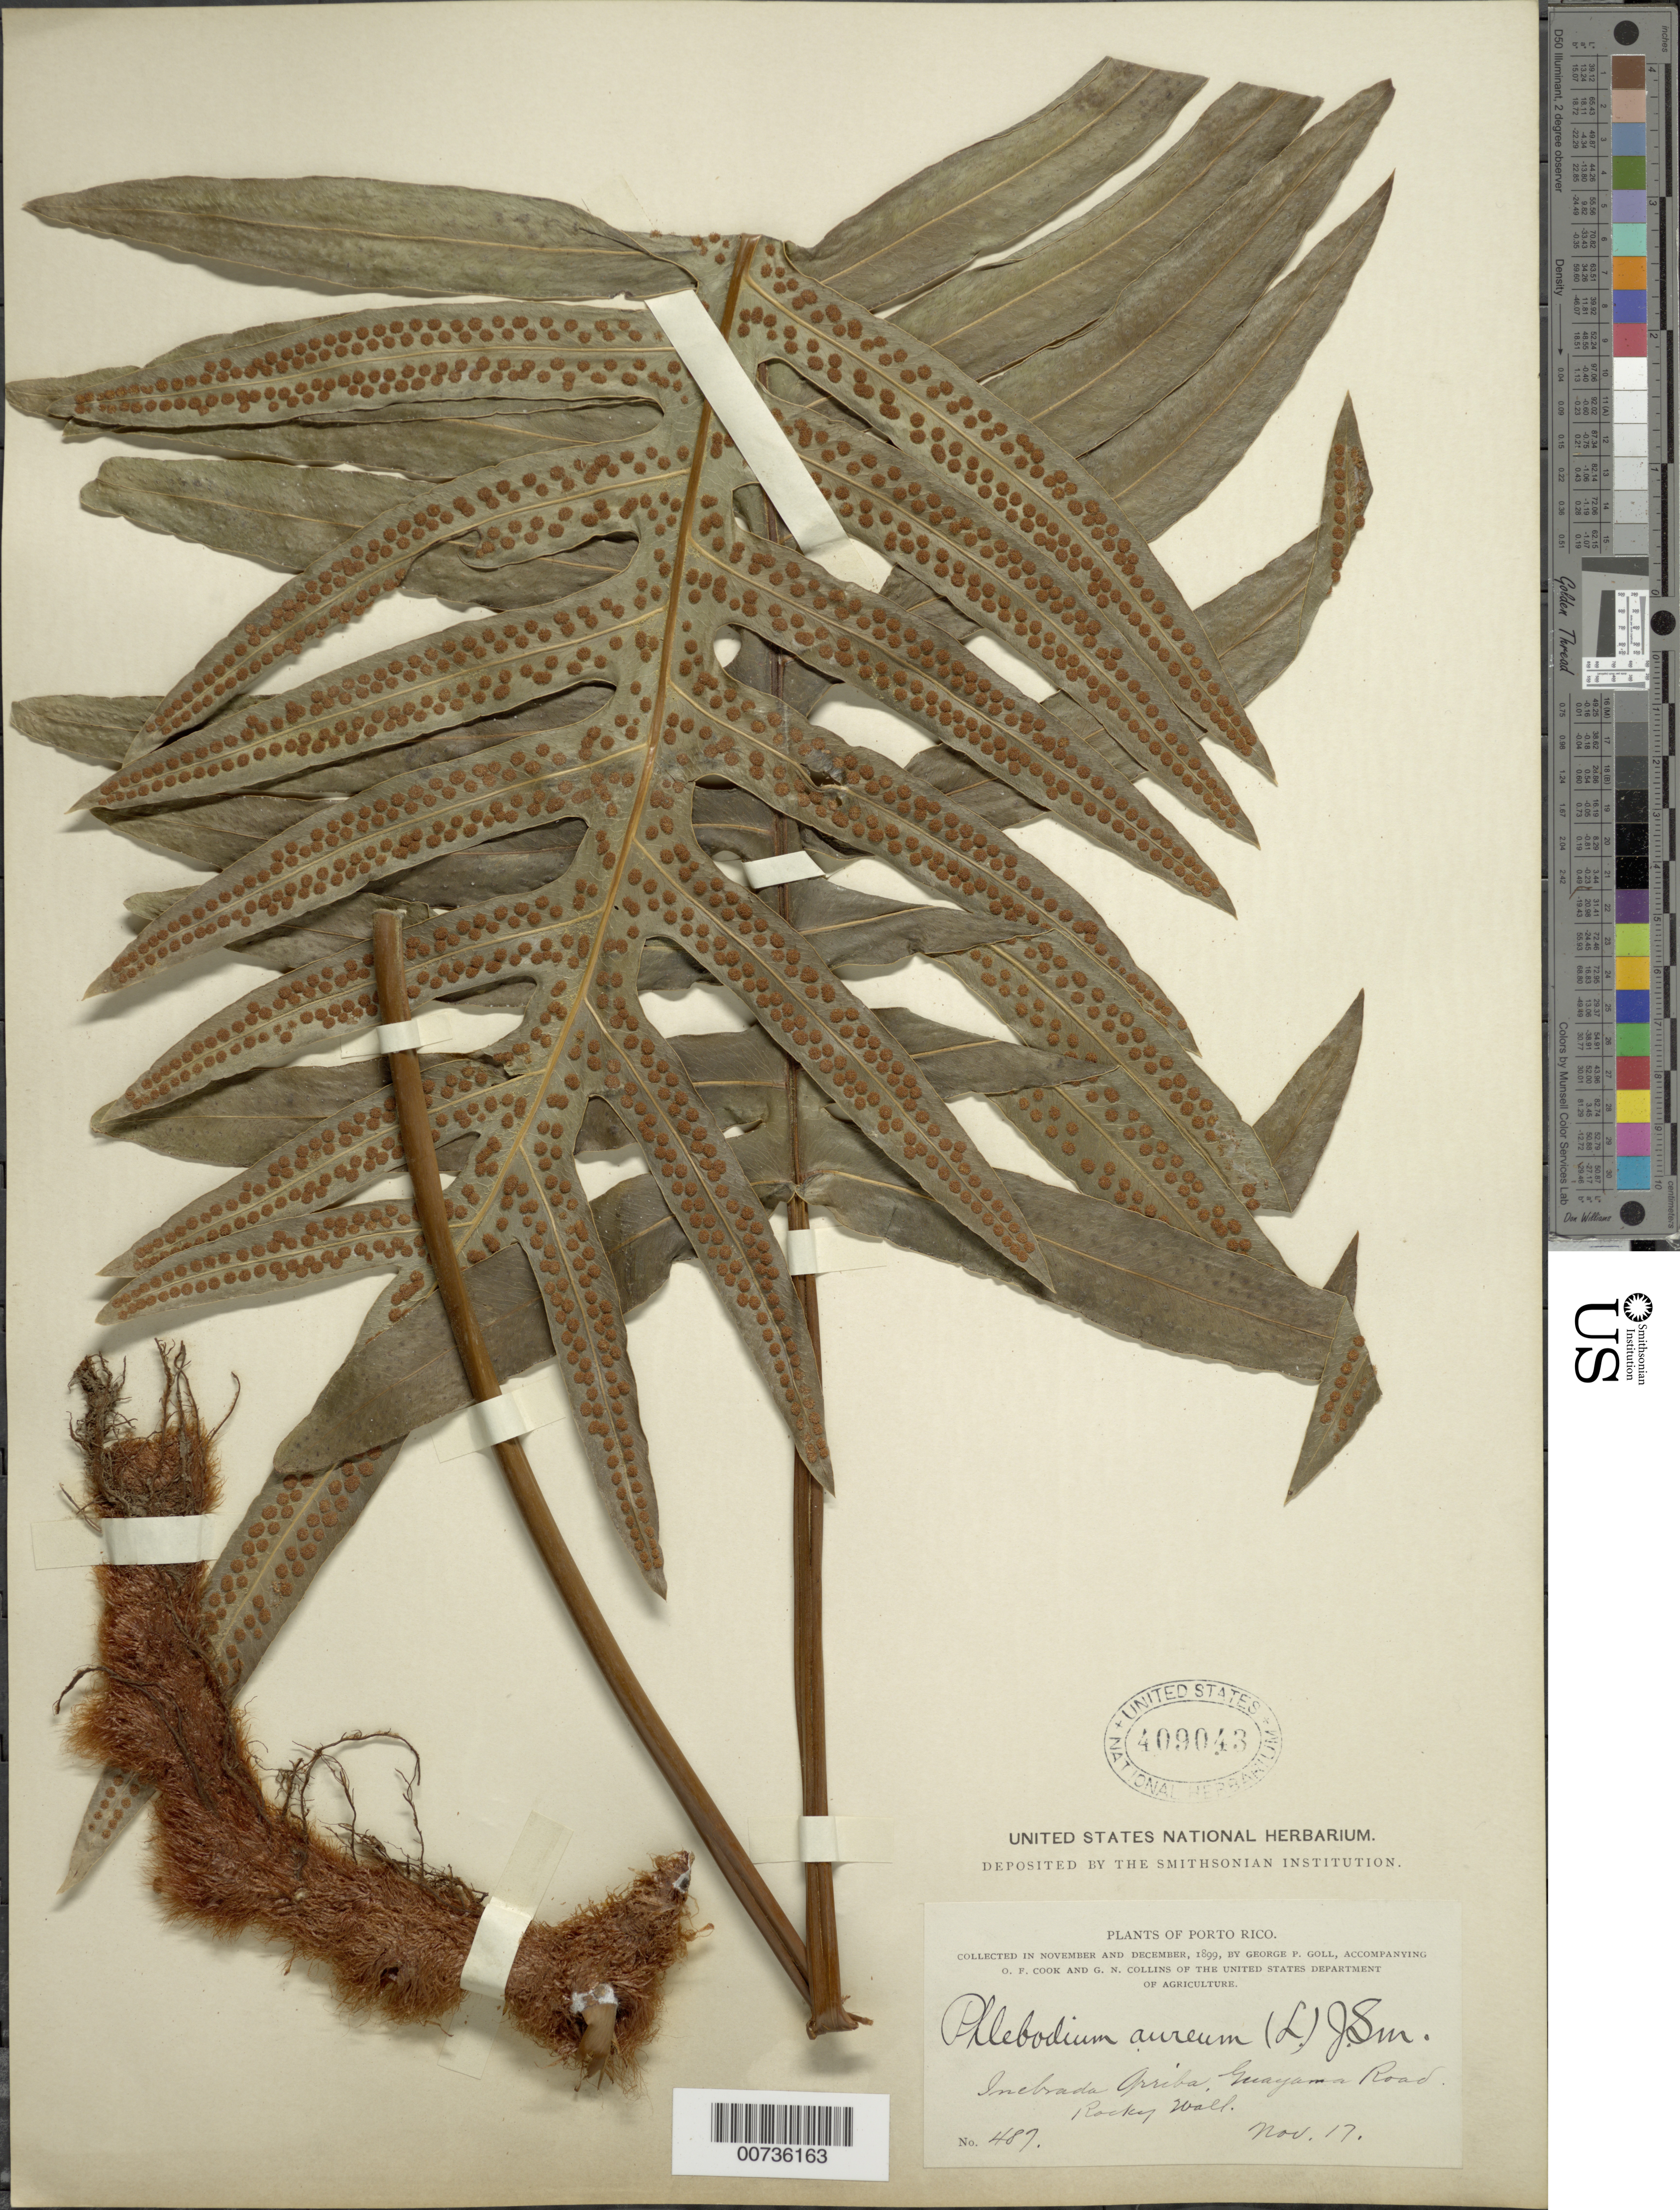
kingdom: Plantae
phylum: Tracheophyta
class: Polypodiopsida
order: Polypodiales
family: Polypodiaceae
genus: Phlebodium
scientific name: Phlebodium aureum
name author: (L.) J. Sm.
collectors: G. Goll, O. F. Cook & G. N. Collins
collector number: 487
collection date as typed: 17 Nov 1899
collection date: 1899-11-17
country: Puerto Rico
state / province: Guayama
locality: Quebrada Arriba, Guayama Road, Rocky Wall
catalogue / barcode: US 409043